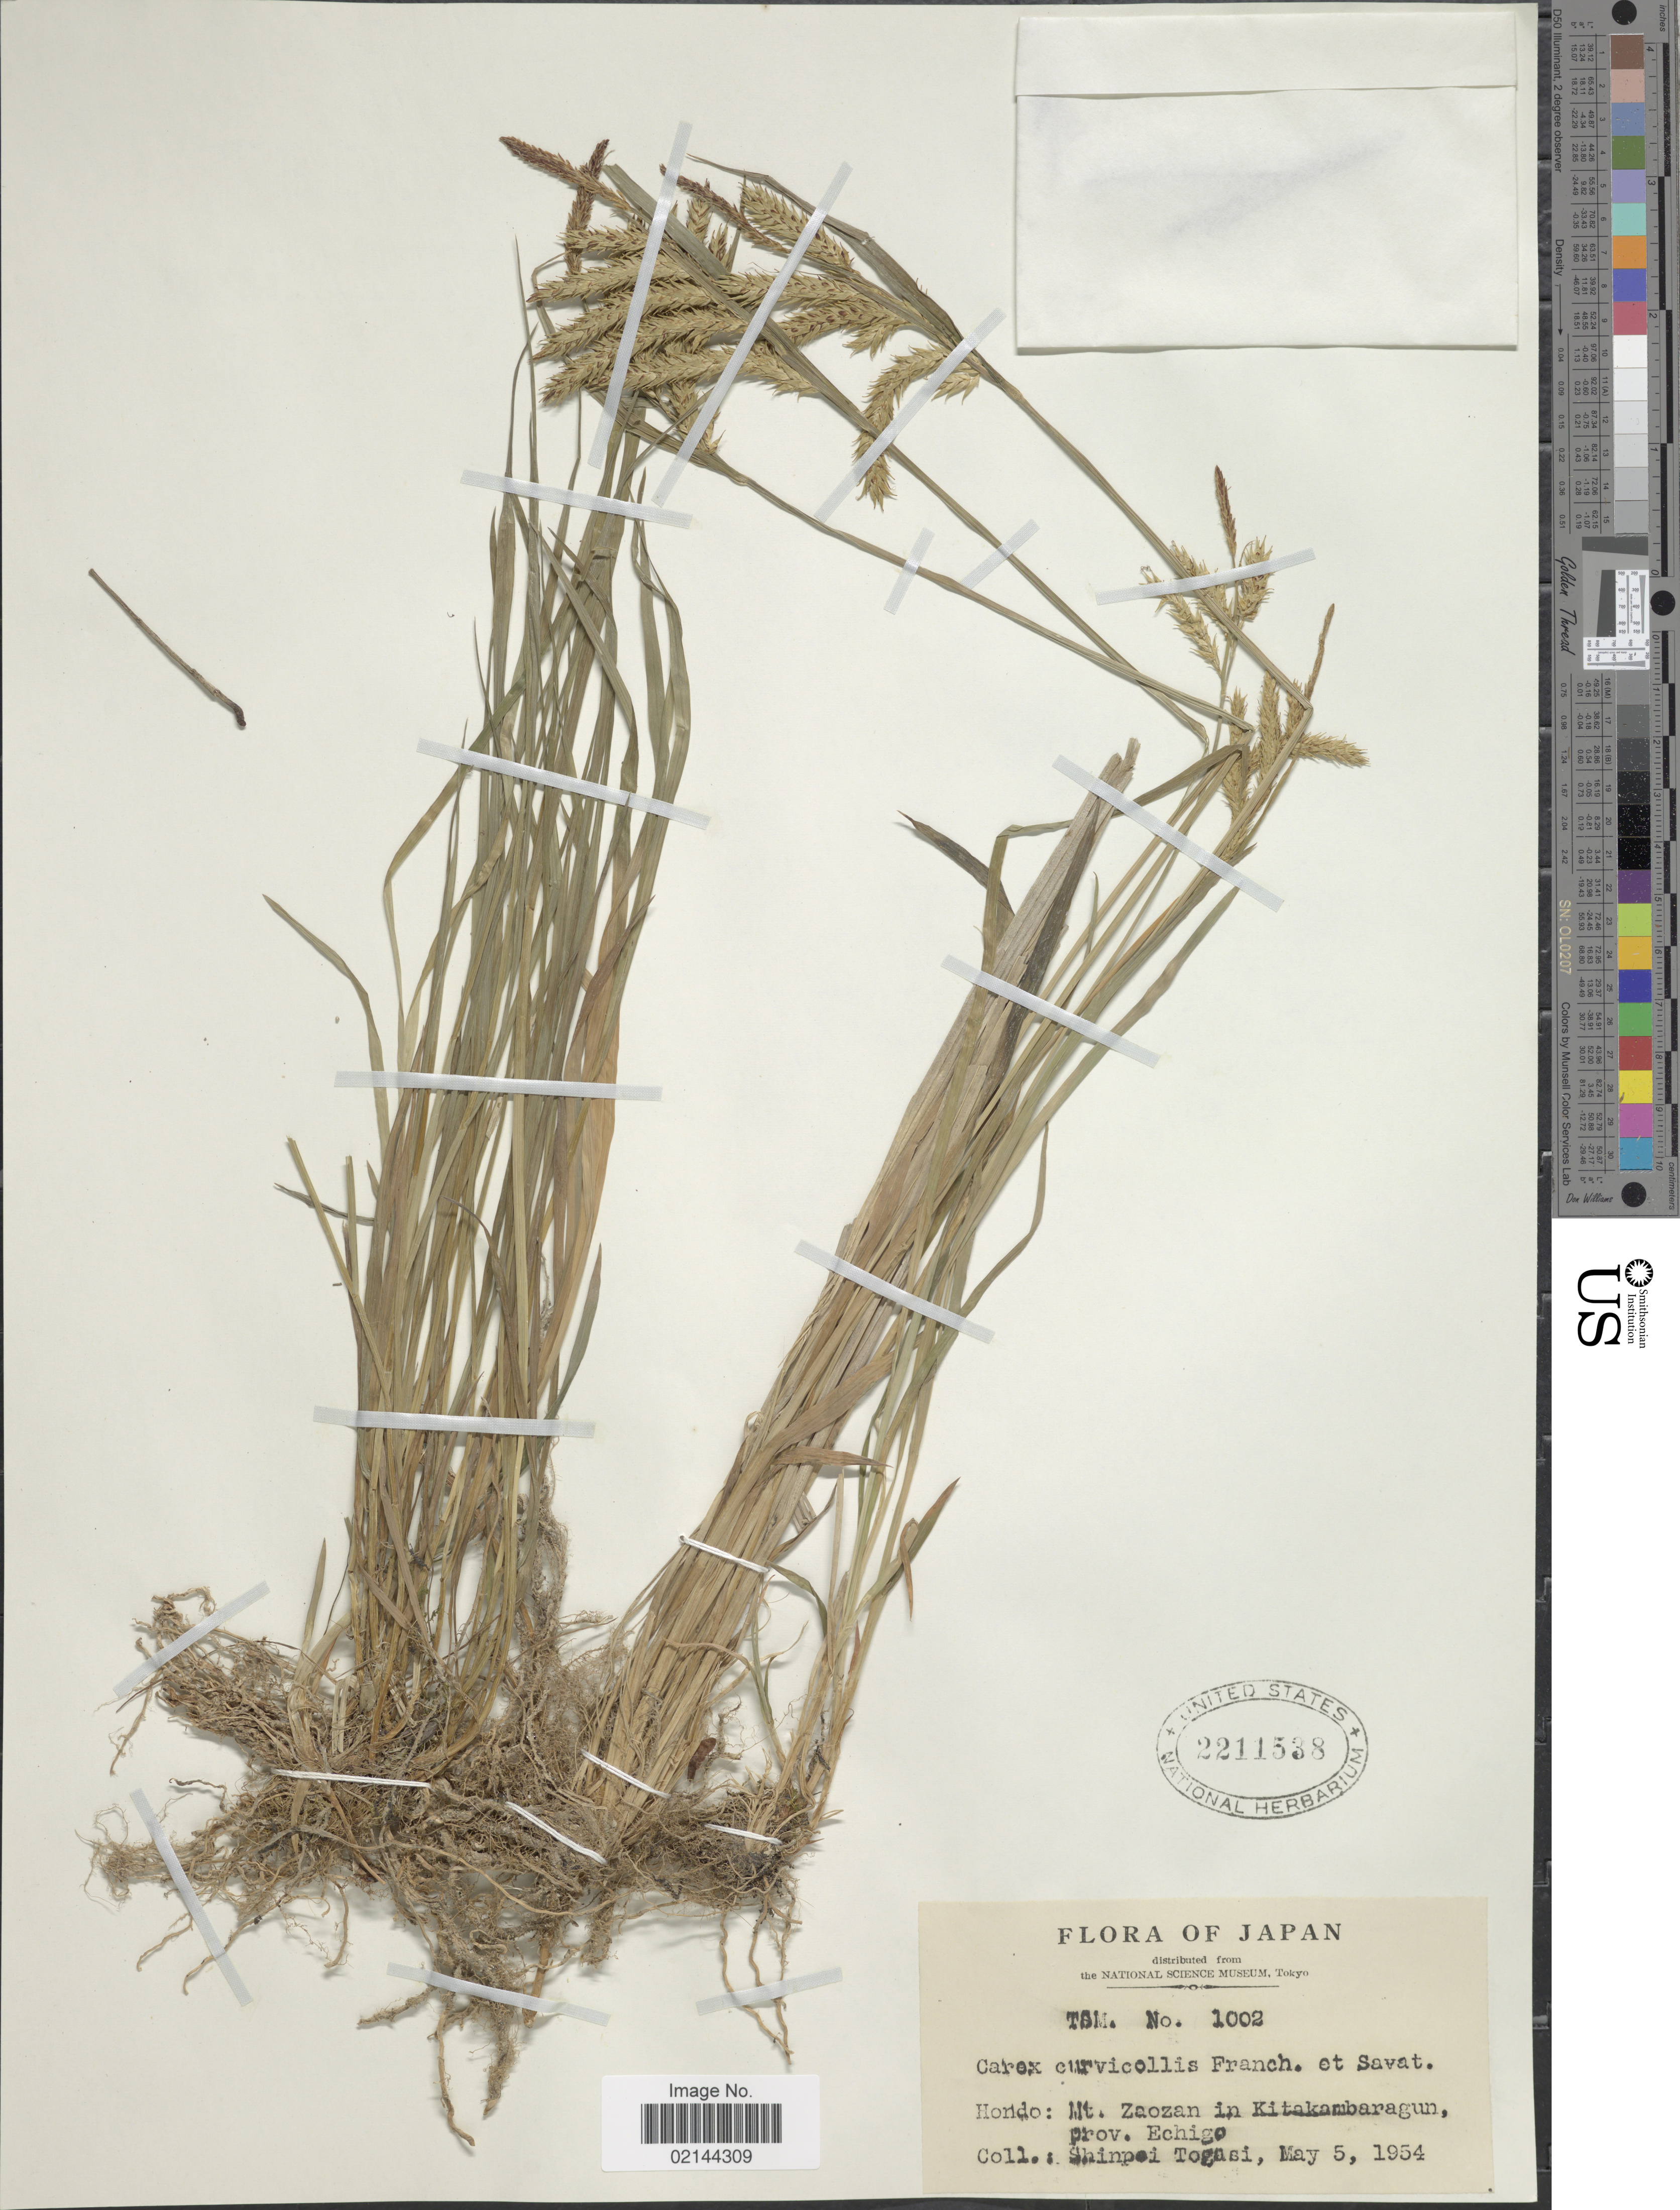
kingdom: Plantae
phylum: Tracheophyta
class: Liliopsida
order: Poales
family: Cyperaceae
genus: Carex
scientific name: Carex curvicollis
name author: Franch. & Sav.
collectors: S. Togasi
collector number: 1002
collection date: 1954-05-05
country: Japan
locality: Hondo: Mt. Zaozon in Kitakambaragun, prov. Echigo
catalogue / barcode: US 2211538